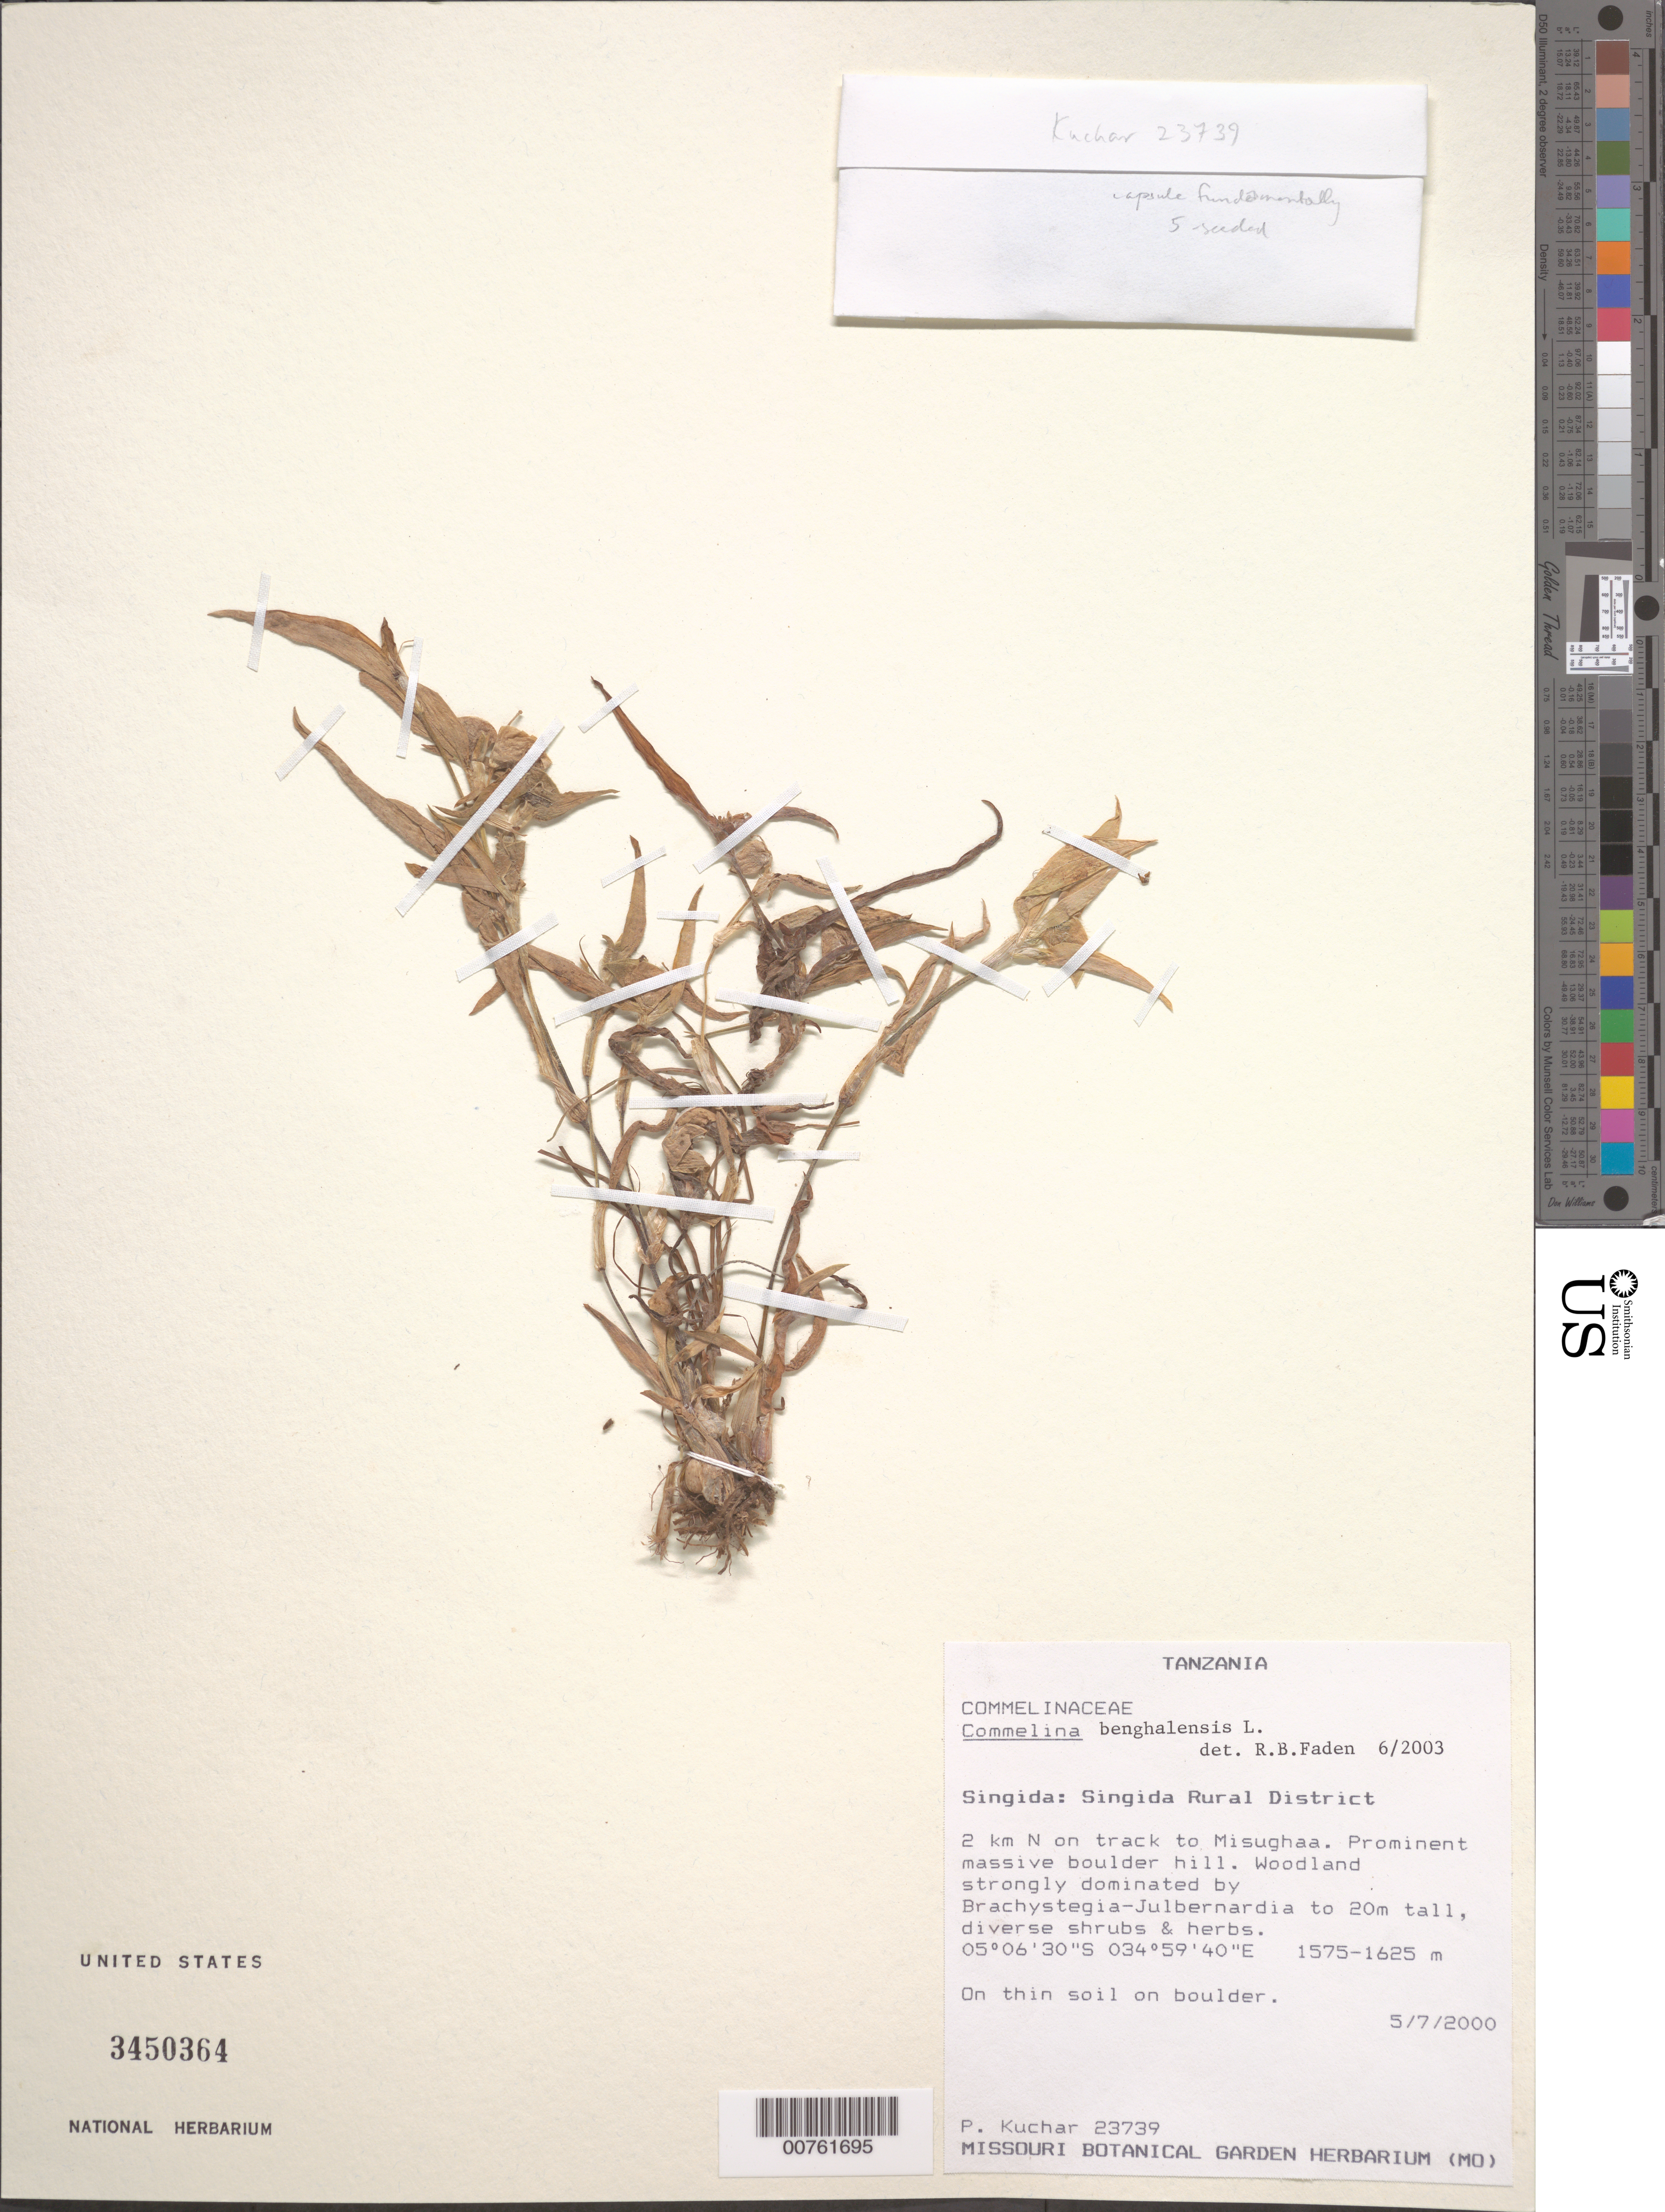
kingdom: Plantae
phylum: Tracheophyta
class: Liliopsida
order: Commelinales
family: Commelinaceae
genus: Commelina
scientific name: Commelina benghalensis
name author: L.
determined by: Faden, Robert B., (US), Smithsonian Institution - National Museum of Natural History (UNITED STATES)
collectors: P. Kuchar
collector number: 23739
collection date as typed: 7 May 2000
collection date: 2000-05-07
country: Tanzania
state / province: Singida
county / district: Singida Rural District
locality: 2 km N on track to Misughaa.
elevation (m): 1575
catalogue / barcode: US 3450364